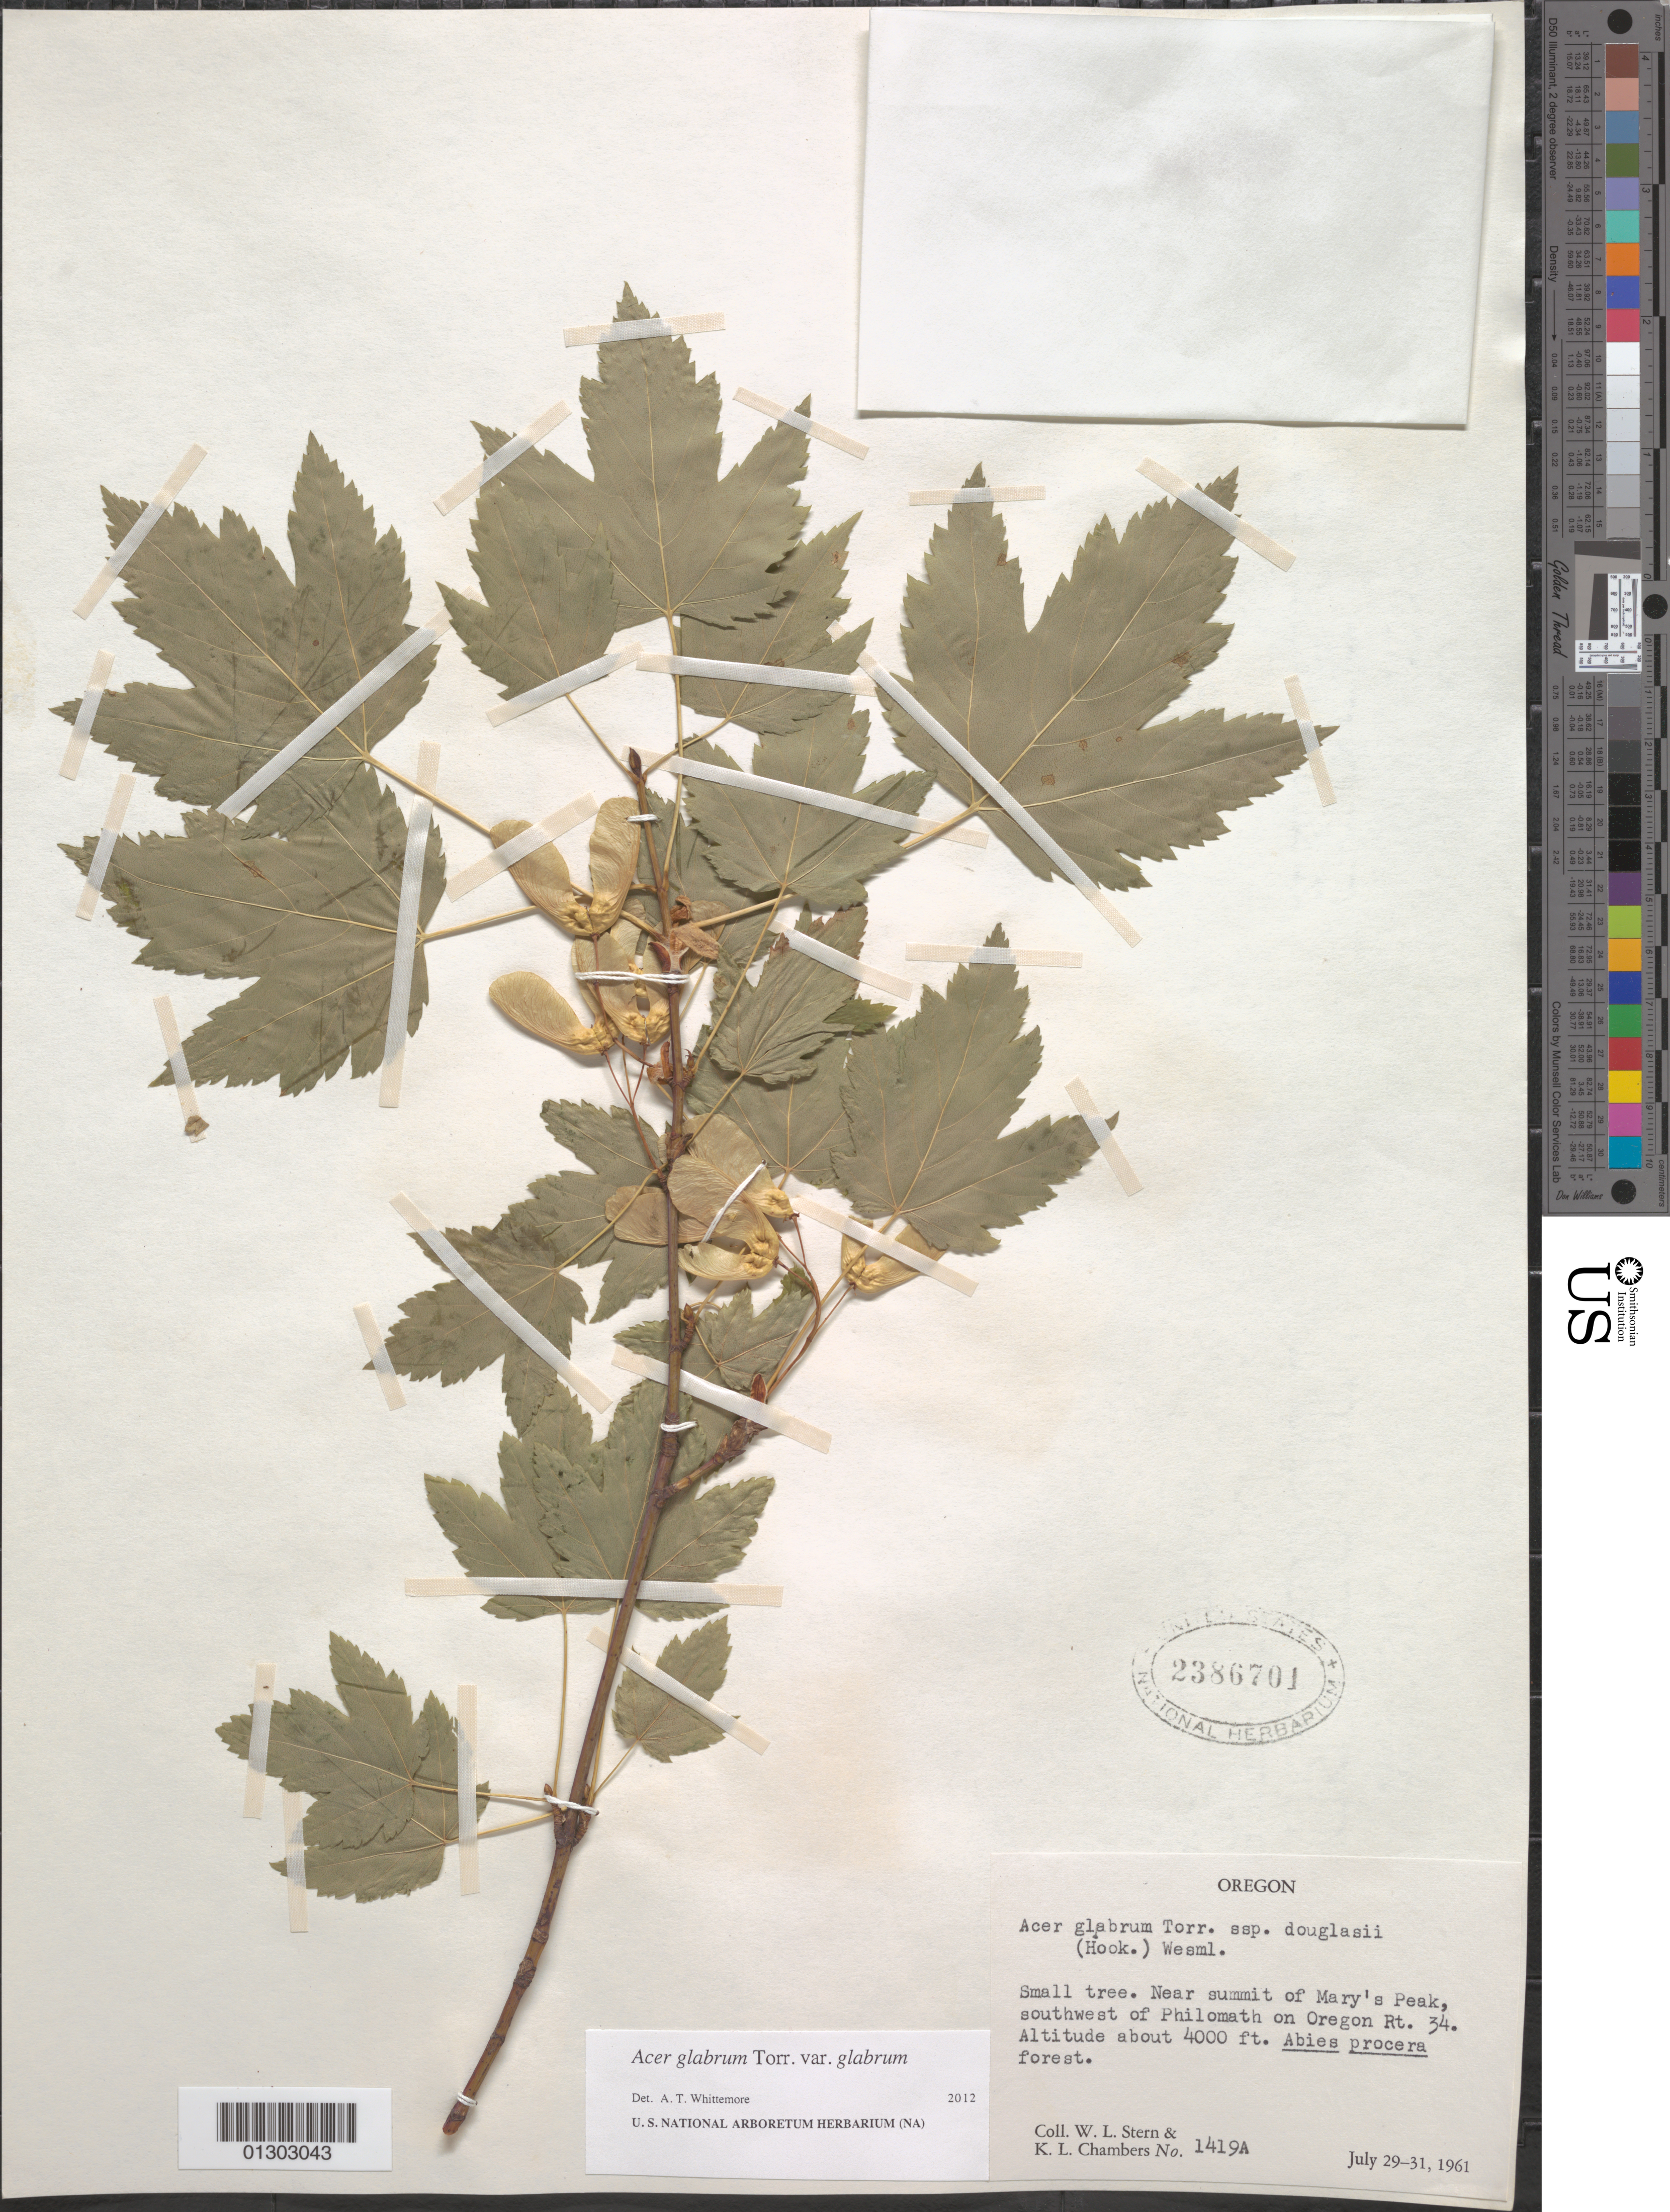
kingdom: Plantae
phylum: Tracheophyta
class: Magnoliopsida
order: Sapindales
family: Sapindaceae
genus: Acer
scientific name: Acer glabrum var. glabrum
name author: Torr.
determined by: Whittemore, A. T.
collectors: W. L. Stern & K. L. Chambers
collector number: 1419A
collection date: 1961-07-29/1961-07-31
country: United States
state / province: Oregon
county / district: Benton County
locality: Mary's Peak, near summit; SW of Philomath on Oregon Rt. 34.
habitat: Abies procera forest.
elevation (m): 1219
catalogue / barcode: US 2386701